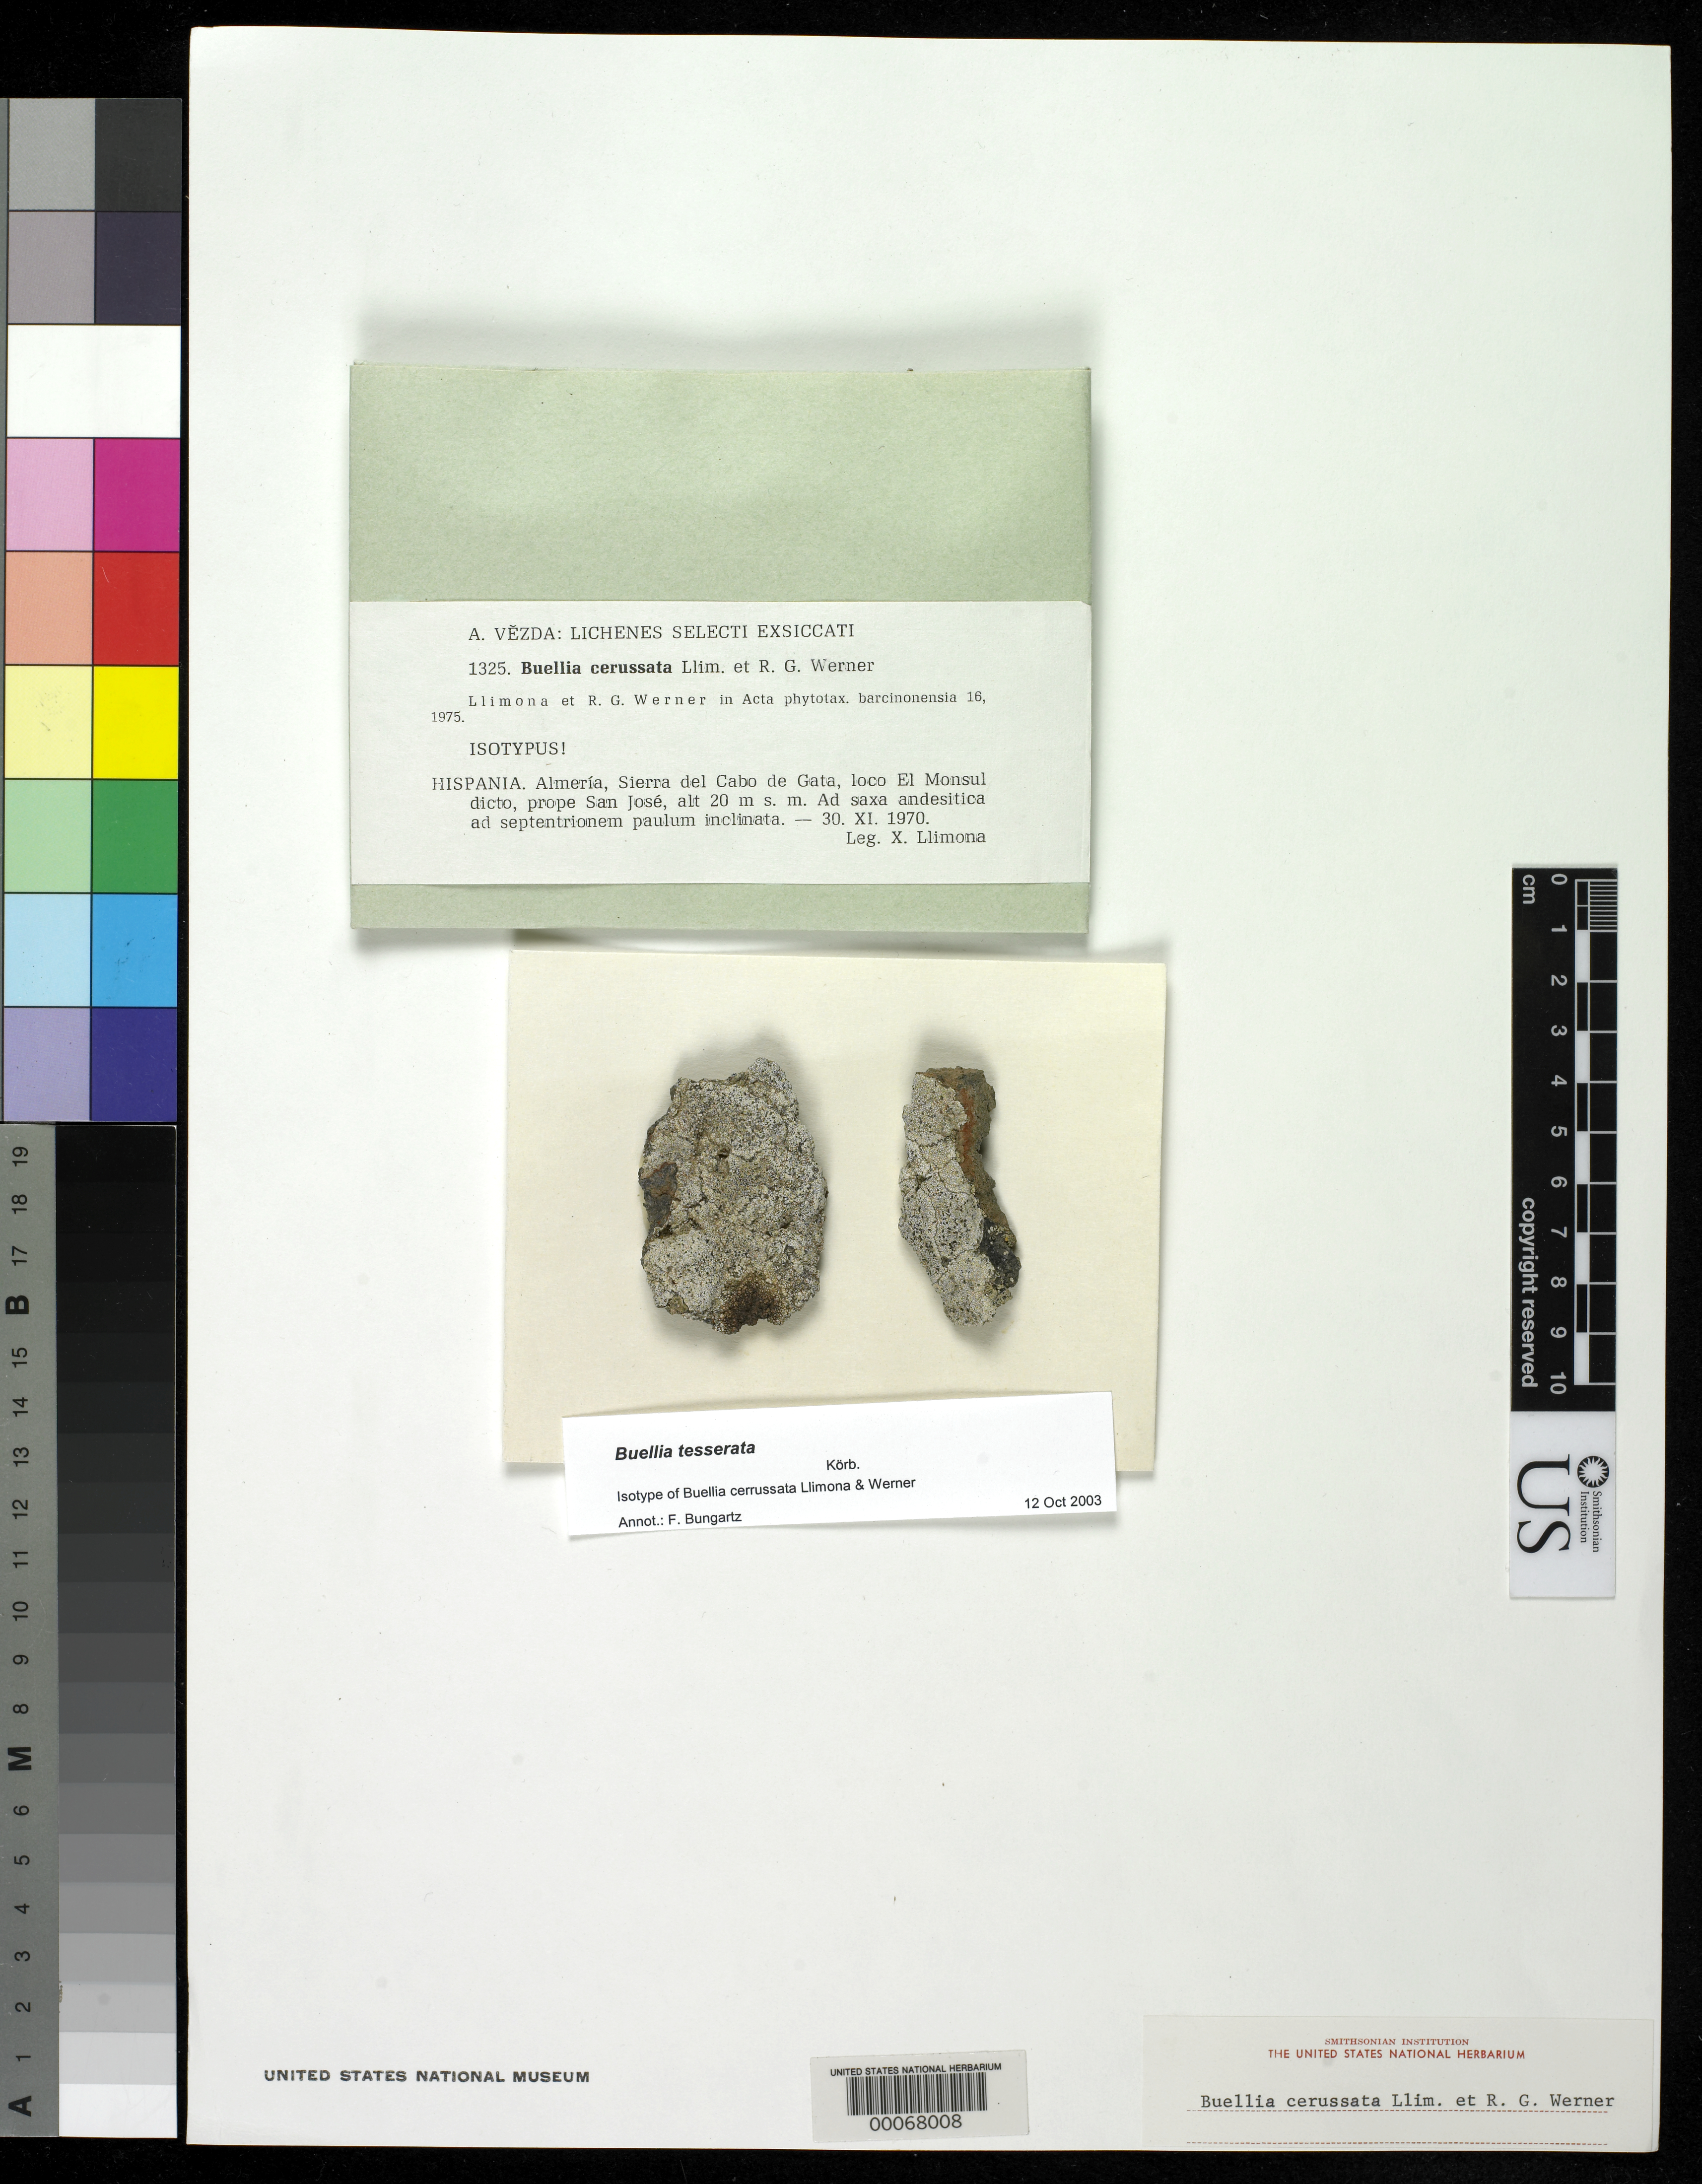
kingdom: Fungi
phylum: Ascomycota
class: Lecanoromycetes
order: Caliciales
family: Caliciaceae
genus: Buellia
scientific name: Buellia cerussata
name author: & Werner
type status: Isotype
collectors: X. Llimona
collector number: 1325 (Vezda No.)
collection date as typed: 30 Nov 1970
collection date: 1970-11-30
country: Spain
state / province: Andalucia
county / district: Almeria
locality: Sierra del Cabo de Gata, loco El Monsul dicto, prope San Jose. [Sierra del Cabo de Gata, place said to be El Monsul, near San Jose?]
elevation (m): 20